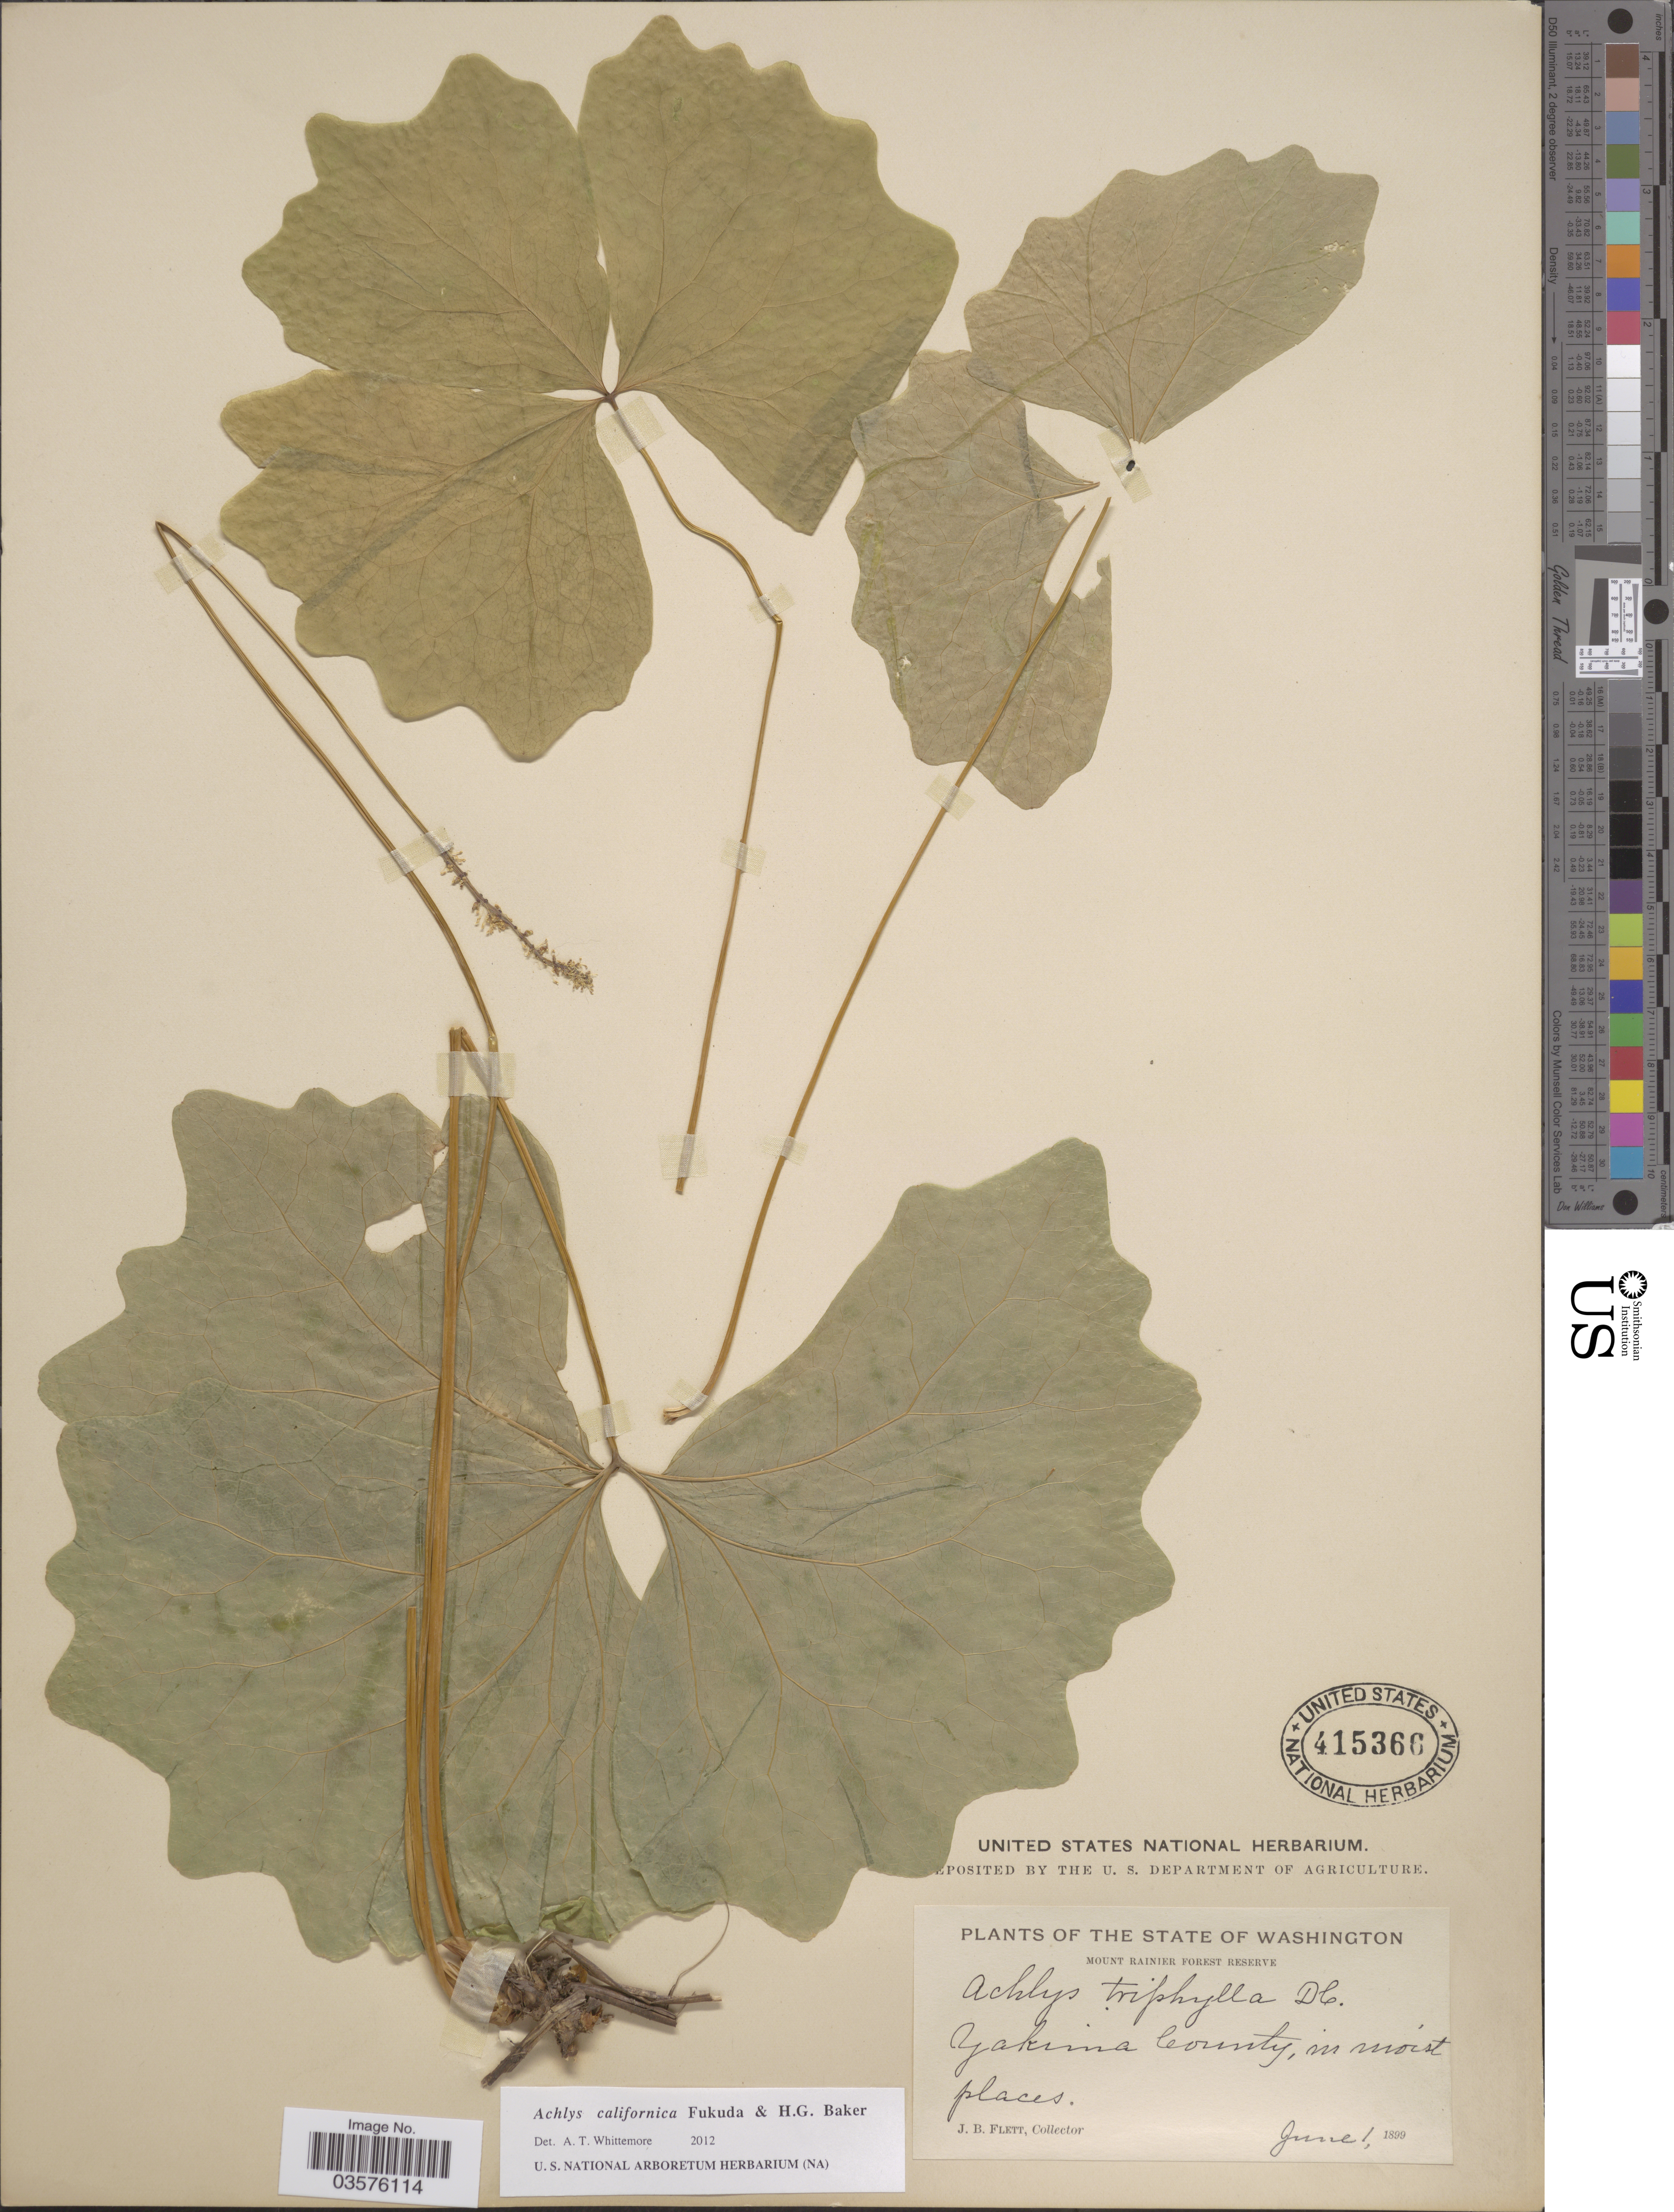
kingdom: Plantae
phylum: Tracheophyta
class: Magnoliopsida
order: Ranunculales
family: Berberidaceae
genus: Achlys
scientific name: Achlys californica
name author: Fukuda & H.G. Baker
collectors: J. Flett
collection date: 1899-06-01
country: United States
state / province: Washington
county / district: Yakima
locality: Mount Rainier Forest Reserve. Yakima County.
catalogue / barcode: US 415366